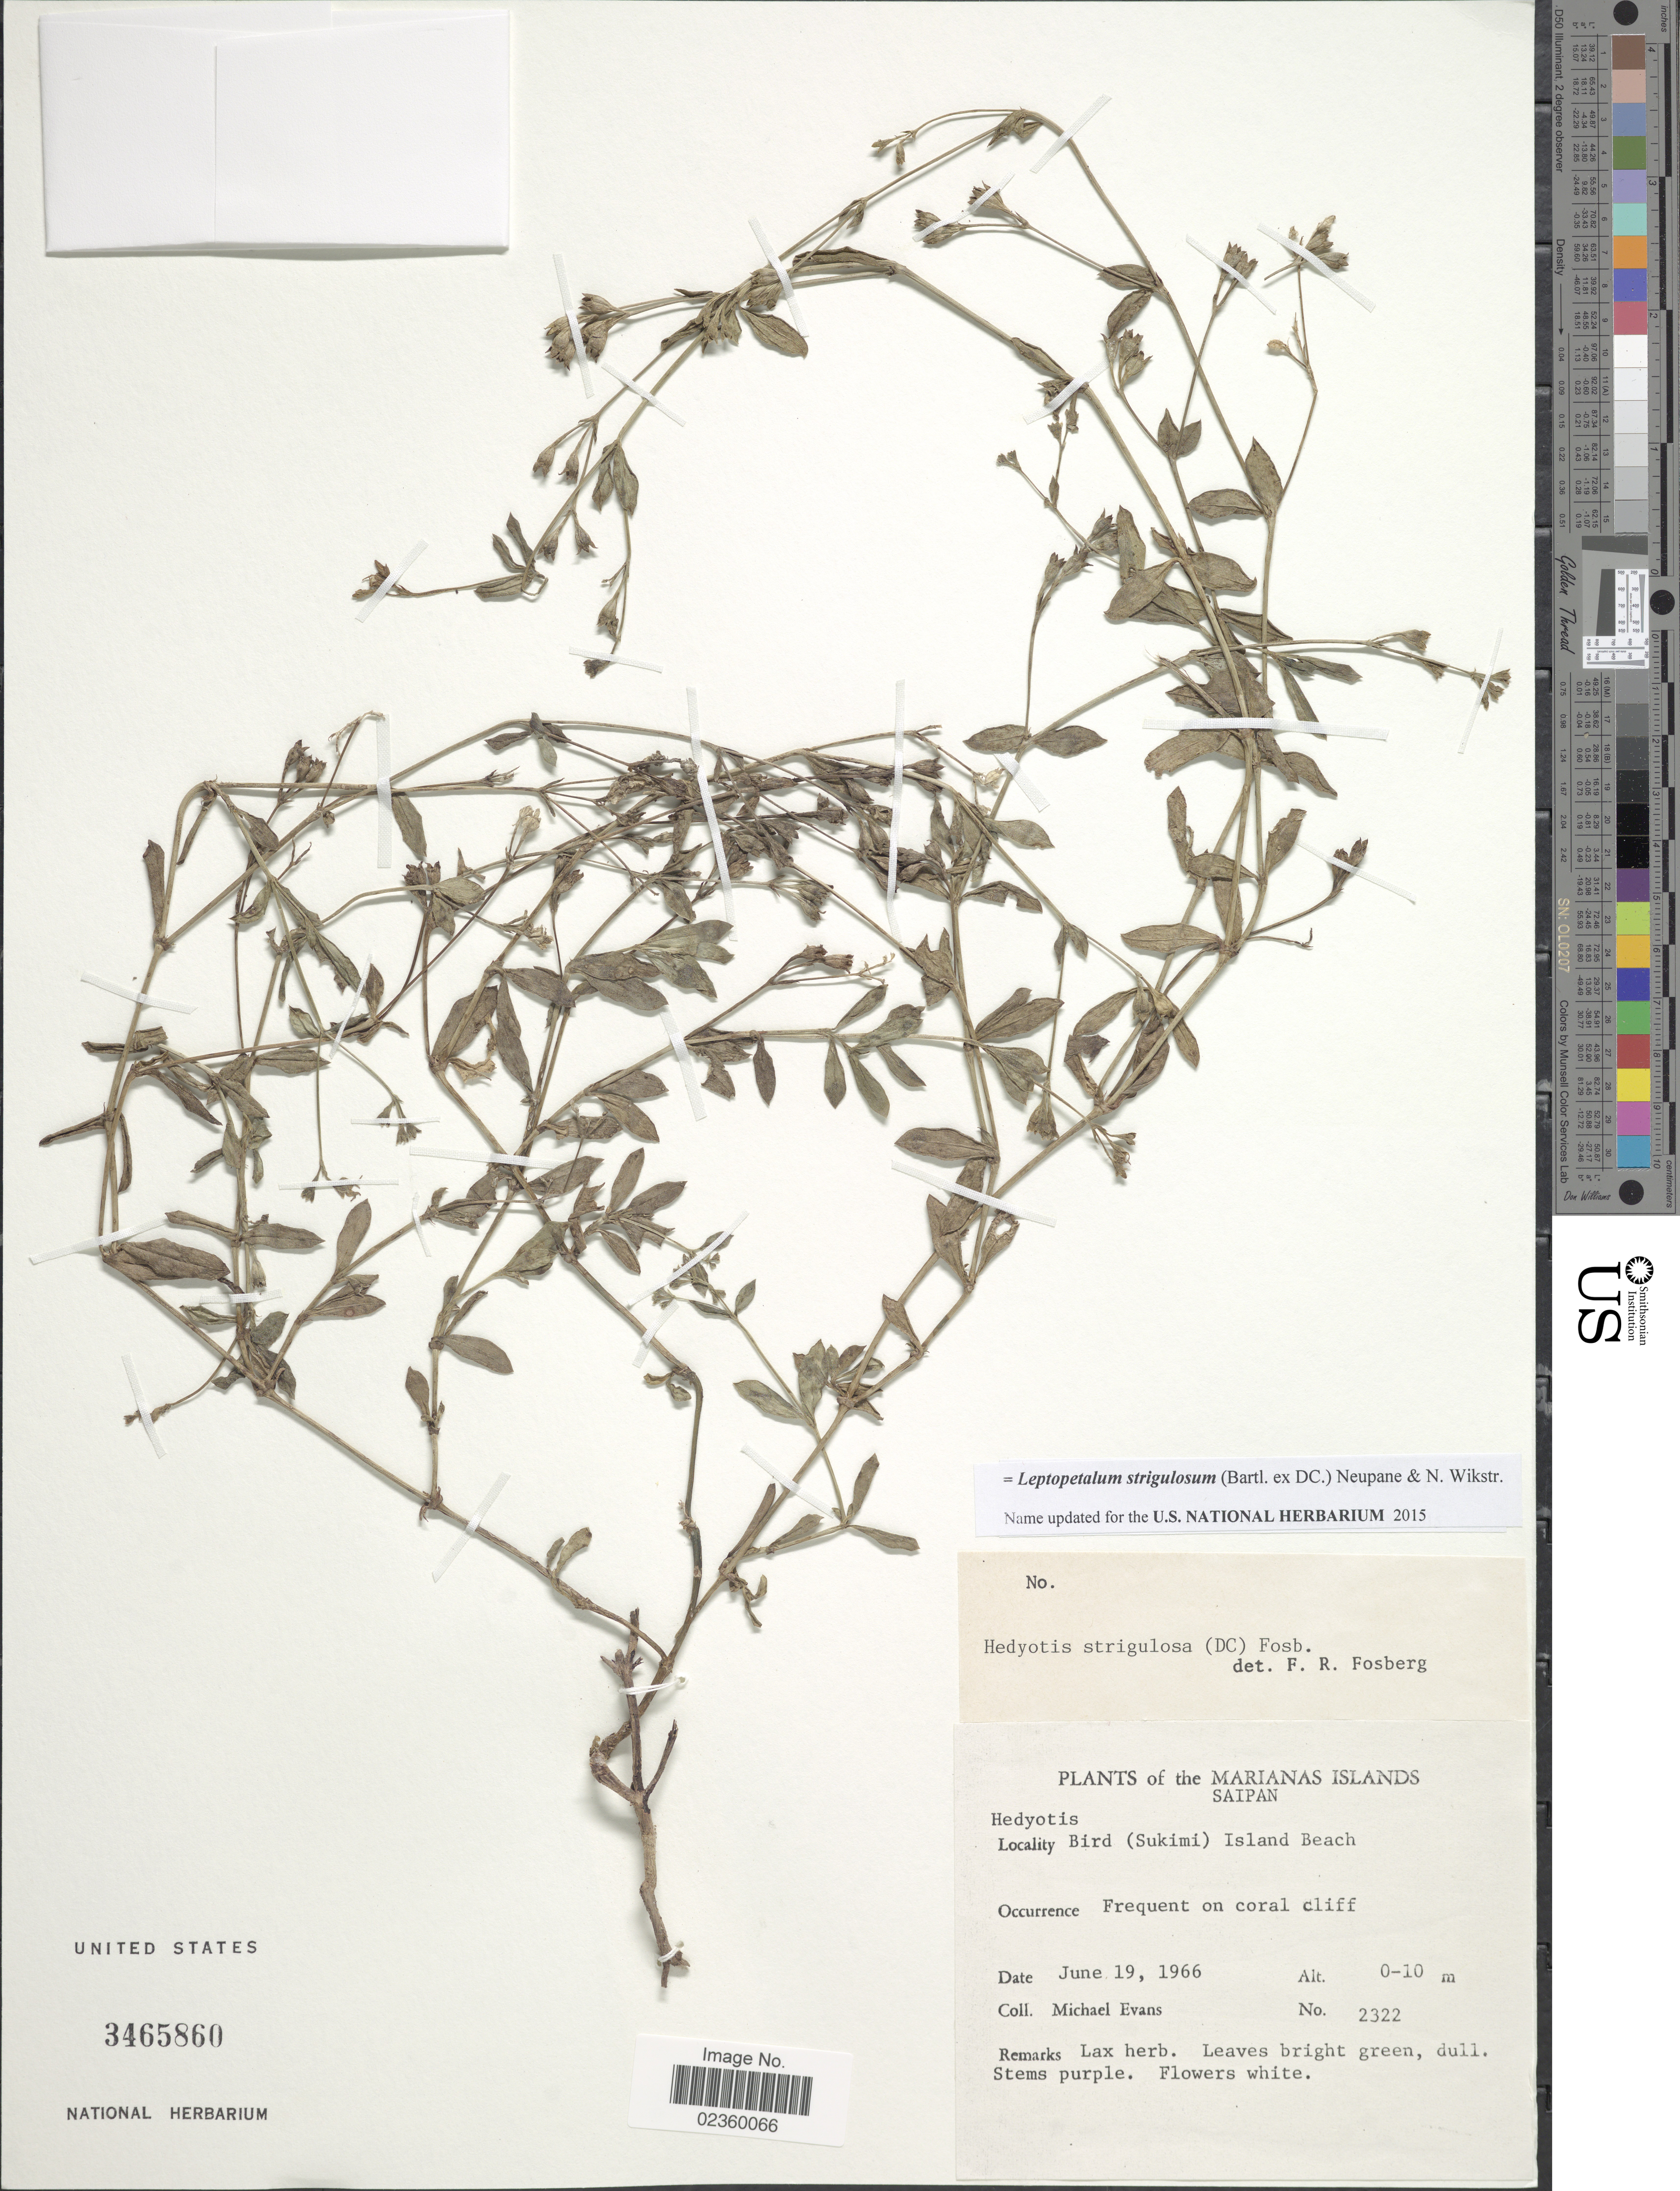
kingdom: Plantae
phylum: Tracheophyta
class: Magnoliopsida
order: Gentianales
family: Rubiaceae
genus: Leptopetalum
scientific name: Leptopetalum strigulosum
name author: (Bartl. ex DC.) Neupane & N. Wikstr.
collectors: M. Evans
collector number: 2322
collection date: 1966-06-19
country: Northern Mariana Islands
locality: The Marianas Islands. Saipan. Bird (Sukimi) Island Beach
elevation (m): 0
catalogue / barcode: US 3465860